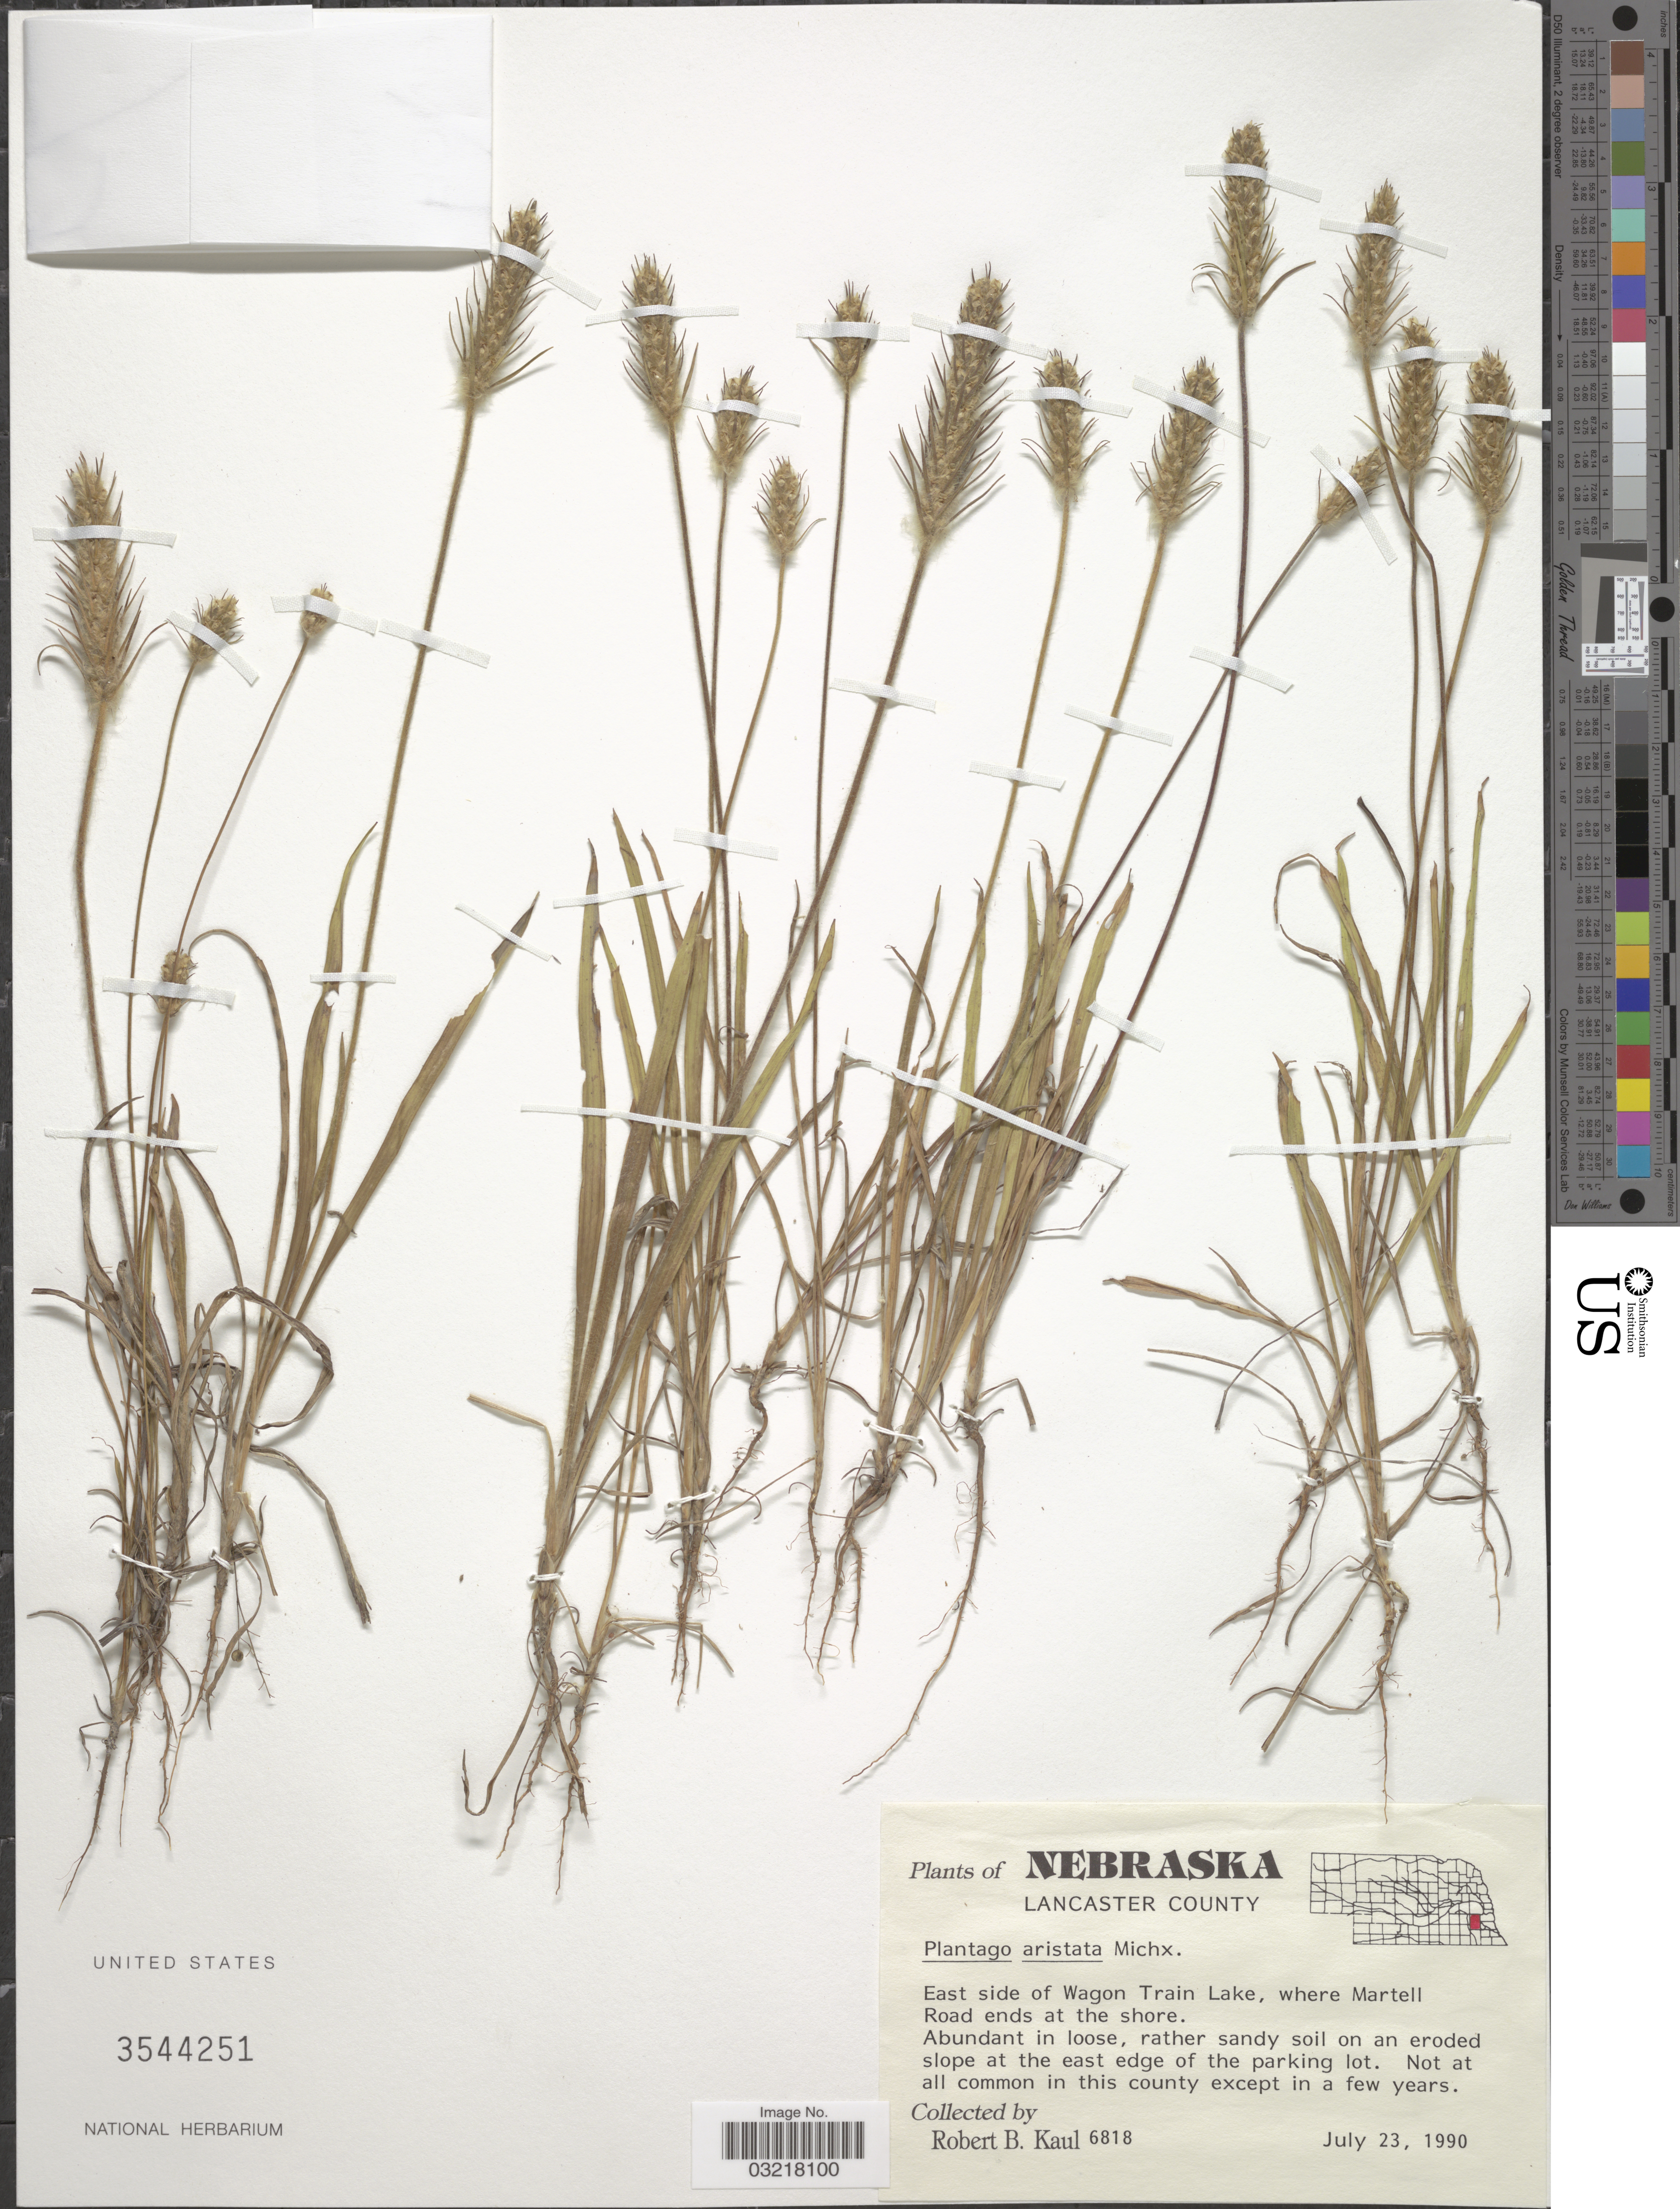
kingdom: Plantae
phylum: Tracheophyta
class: Magnoliopsida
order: Lamiales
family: Plantaginaceae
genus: Plantago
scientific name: Plantago aristata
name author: Michx.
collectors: R. Kaul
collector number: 6818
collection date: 1990-07-23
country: United States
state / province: Nebraska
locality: Lancaster County. East side of Wagon Train Lake, where Martell Road ends at the shore.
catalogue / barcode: US 3544251